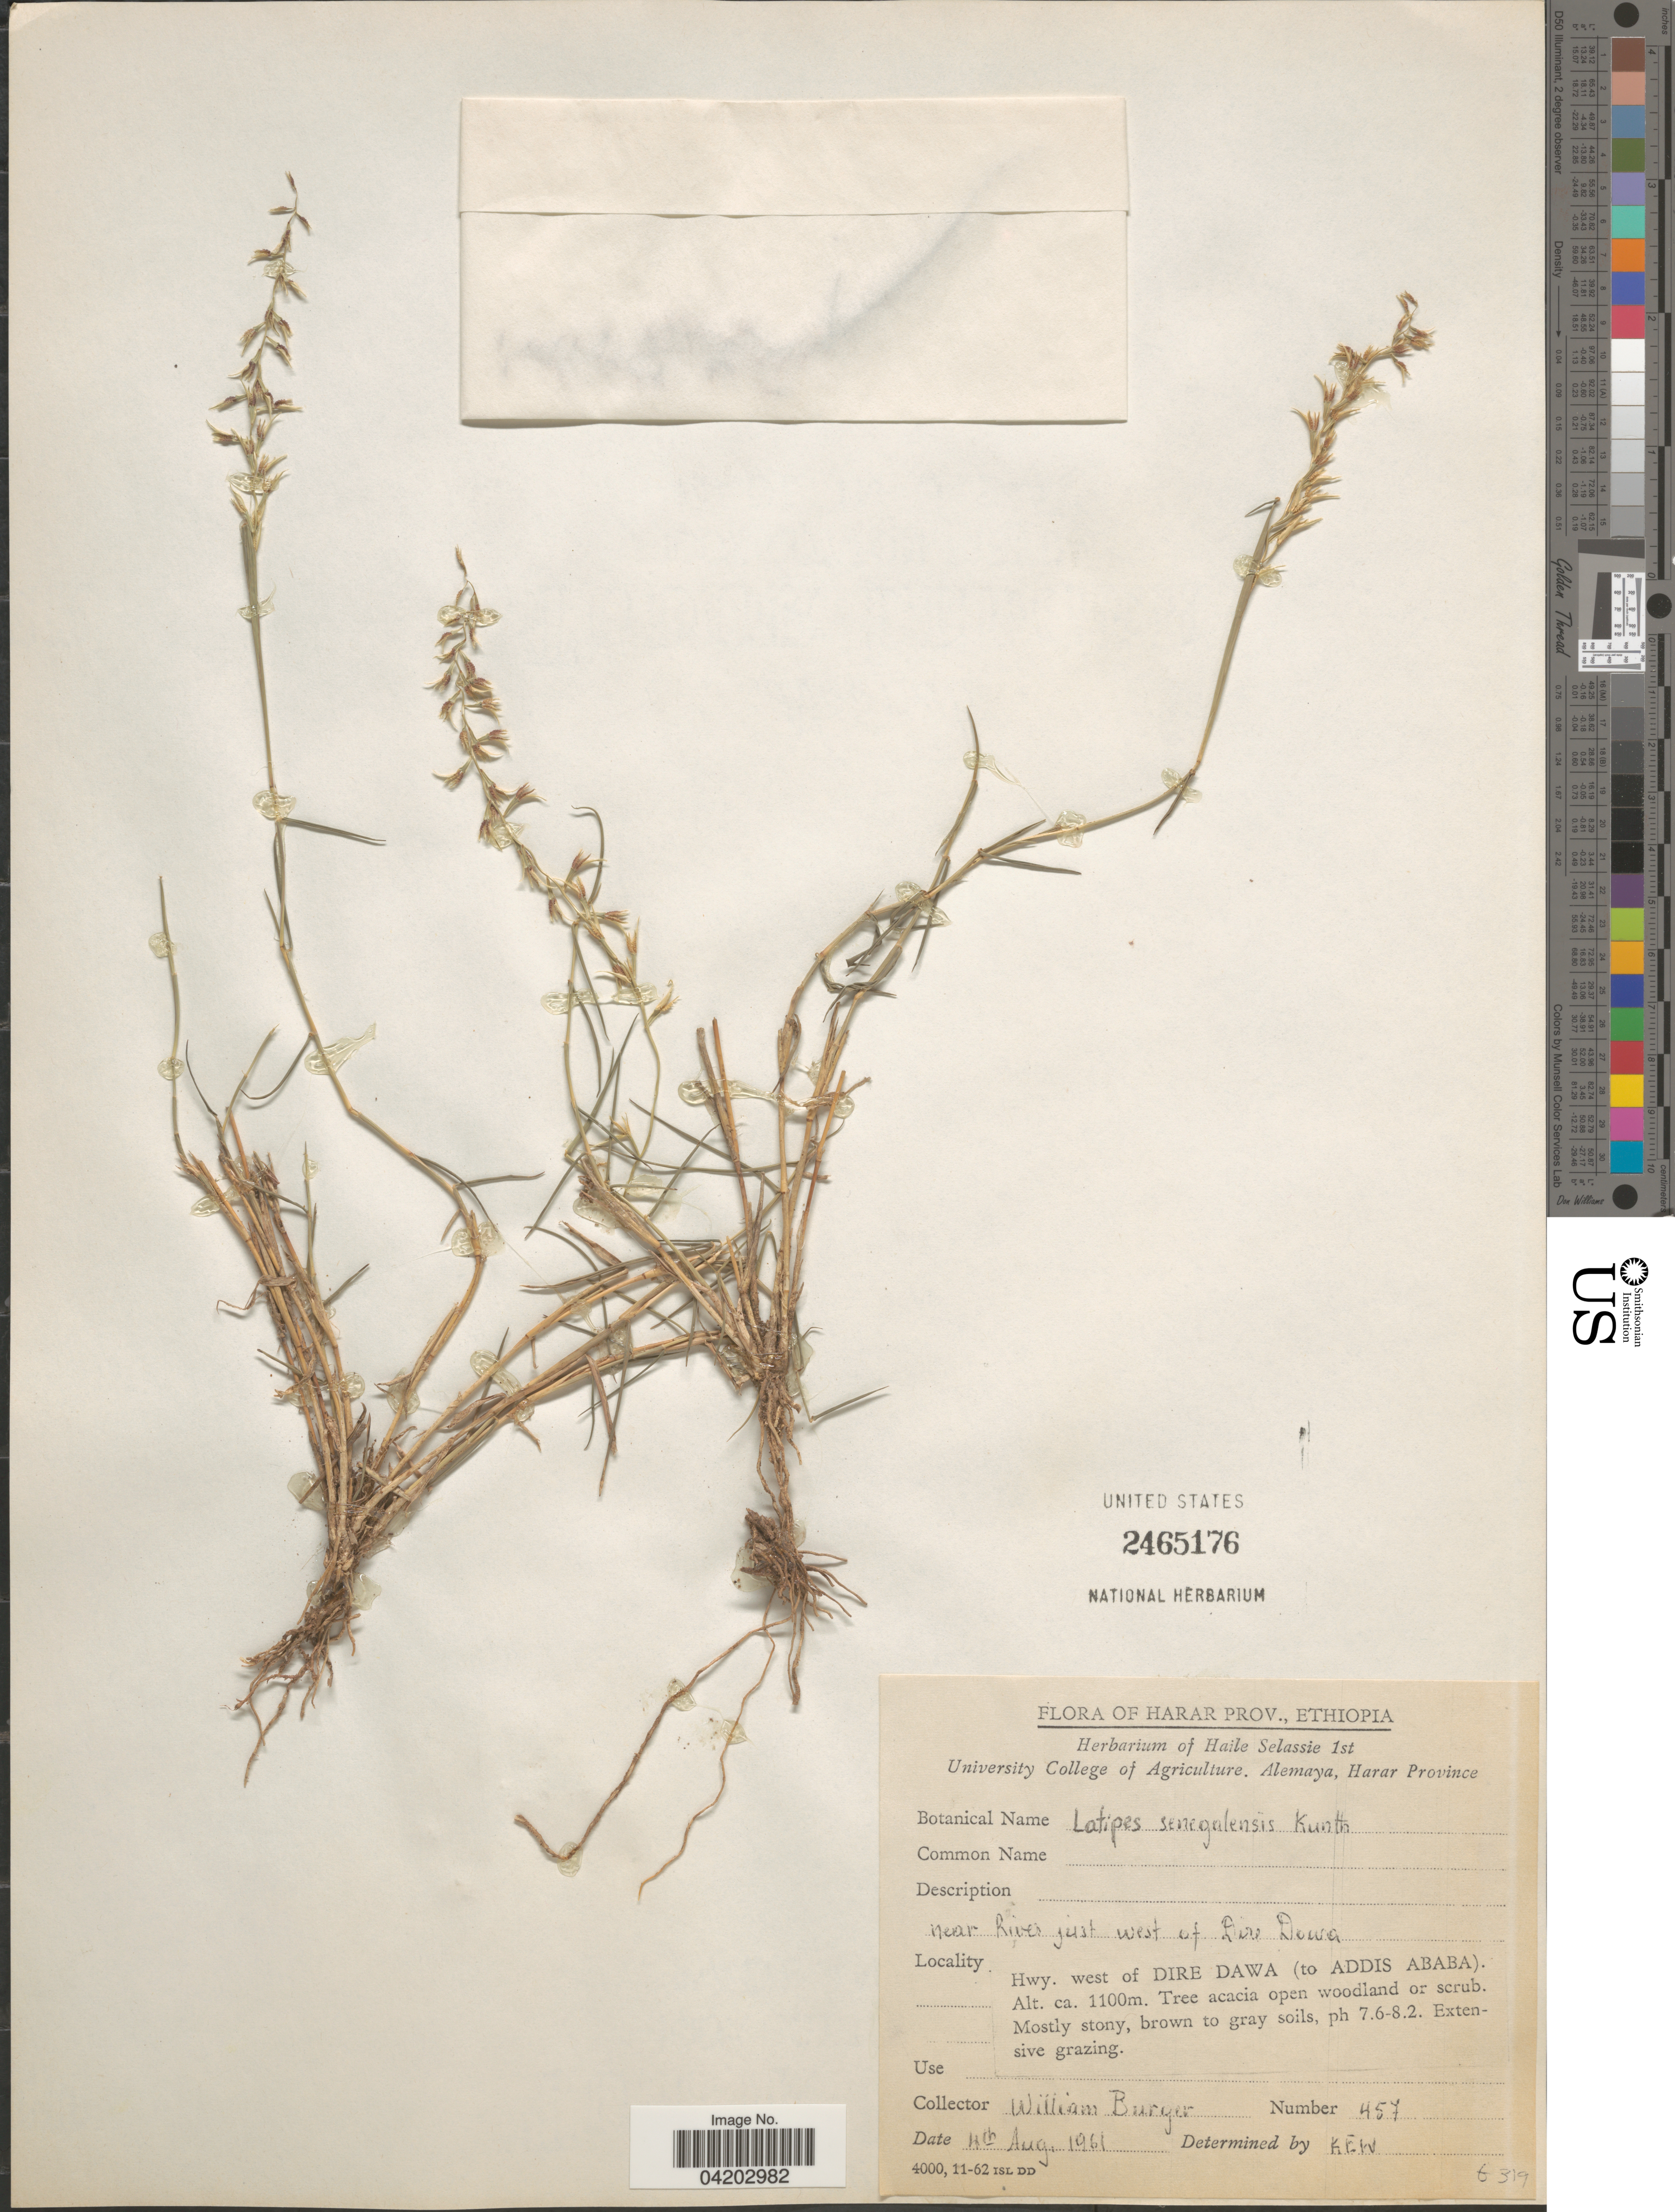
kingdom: Plantae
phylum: Tracheophyta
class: Liliopsida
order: Poales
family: Poaceae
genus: Leptothrium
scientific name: Leptothrium senegalense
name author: (Kunth) Clayton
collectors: W. Burger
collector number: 457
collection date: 1961-08-04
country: Ethiopia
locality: Harar Prov. Hwy. west of Dire Dawa (to Addis Ababa).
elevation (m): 1100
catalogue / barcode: US 2465176